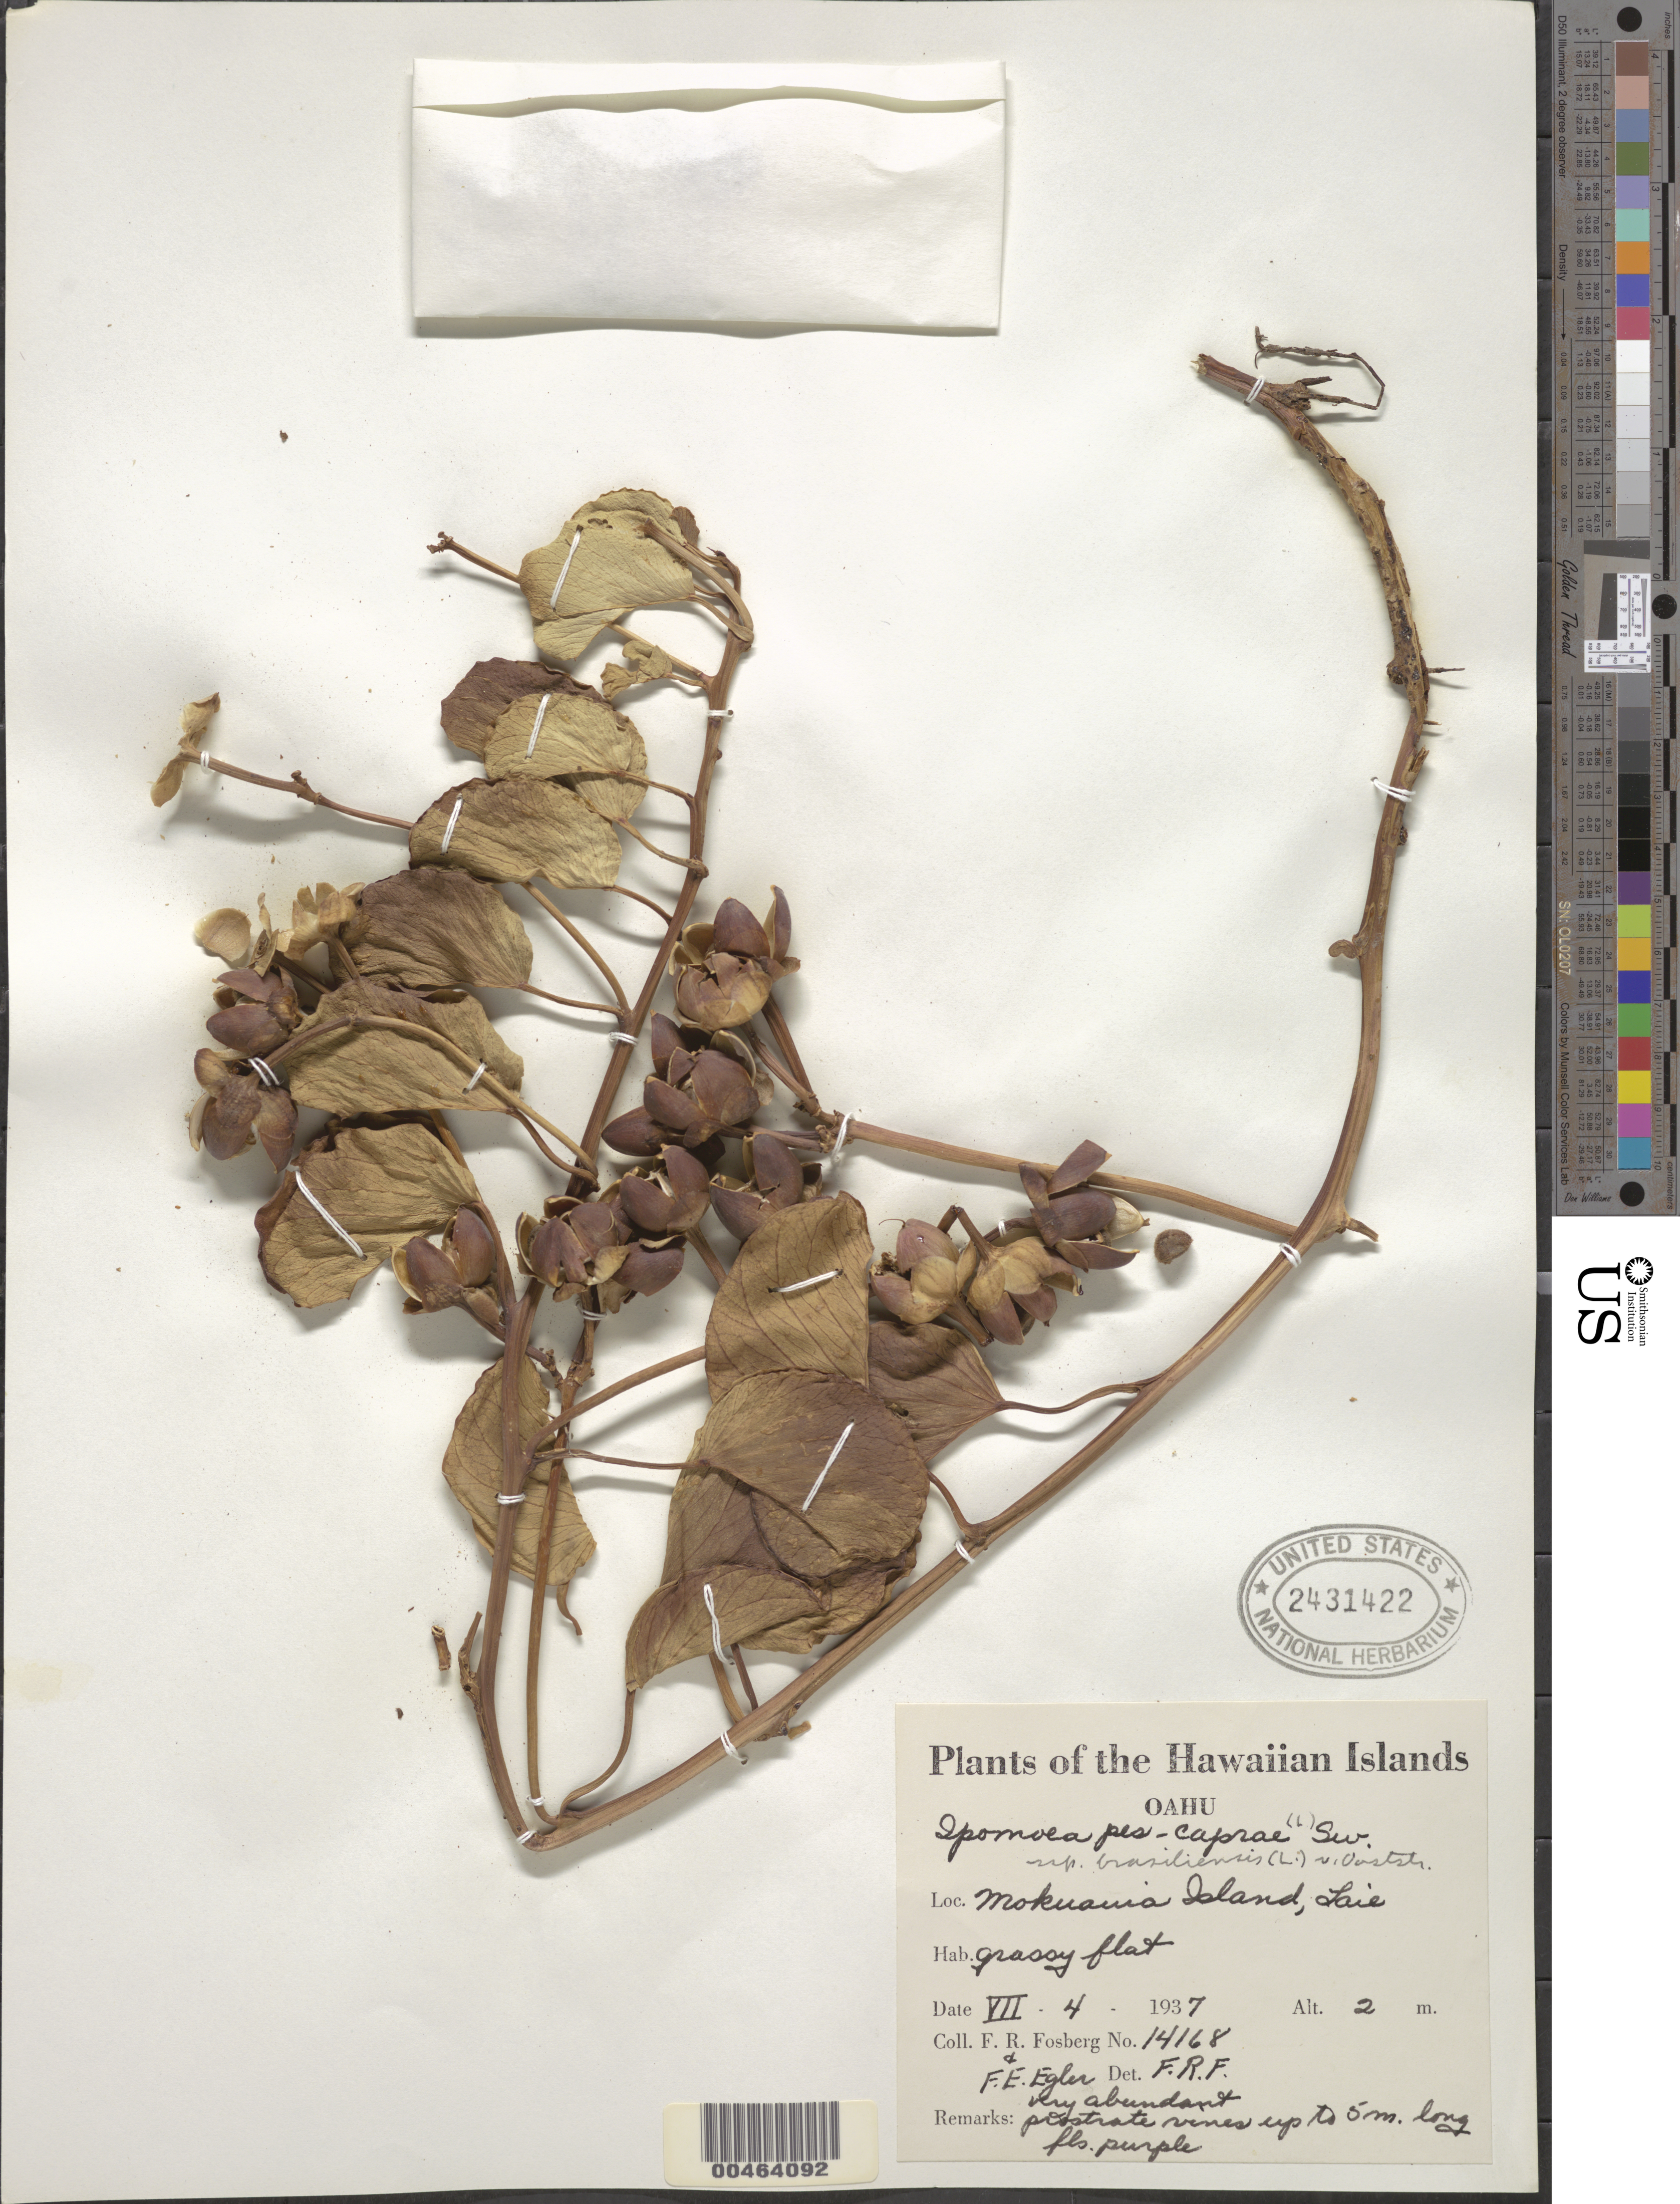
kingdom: Plantae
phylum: Tracheophyta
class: Magnoliopsida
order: Solanales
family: Convolvulaceae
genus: Ipomoea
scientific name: Ipomoea pes-caprae subsp. brasiliensis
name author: (L.) Ooststr.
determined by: Fosberg, F. R.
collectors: F. R. Fosberg & F. Egler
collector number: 14168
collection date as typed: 4 Jul 1937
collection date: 1937-07-04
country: United States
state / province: Hawaii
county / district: Honolulu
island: Mokuauia [Goat] Islet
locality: Oahu, Laie, Mokuauia Bird Refuge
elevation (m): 2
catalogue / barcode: US 2431422